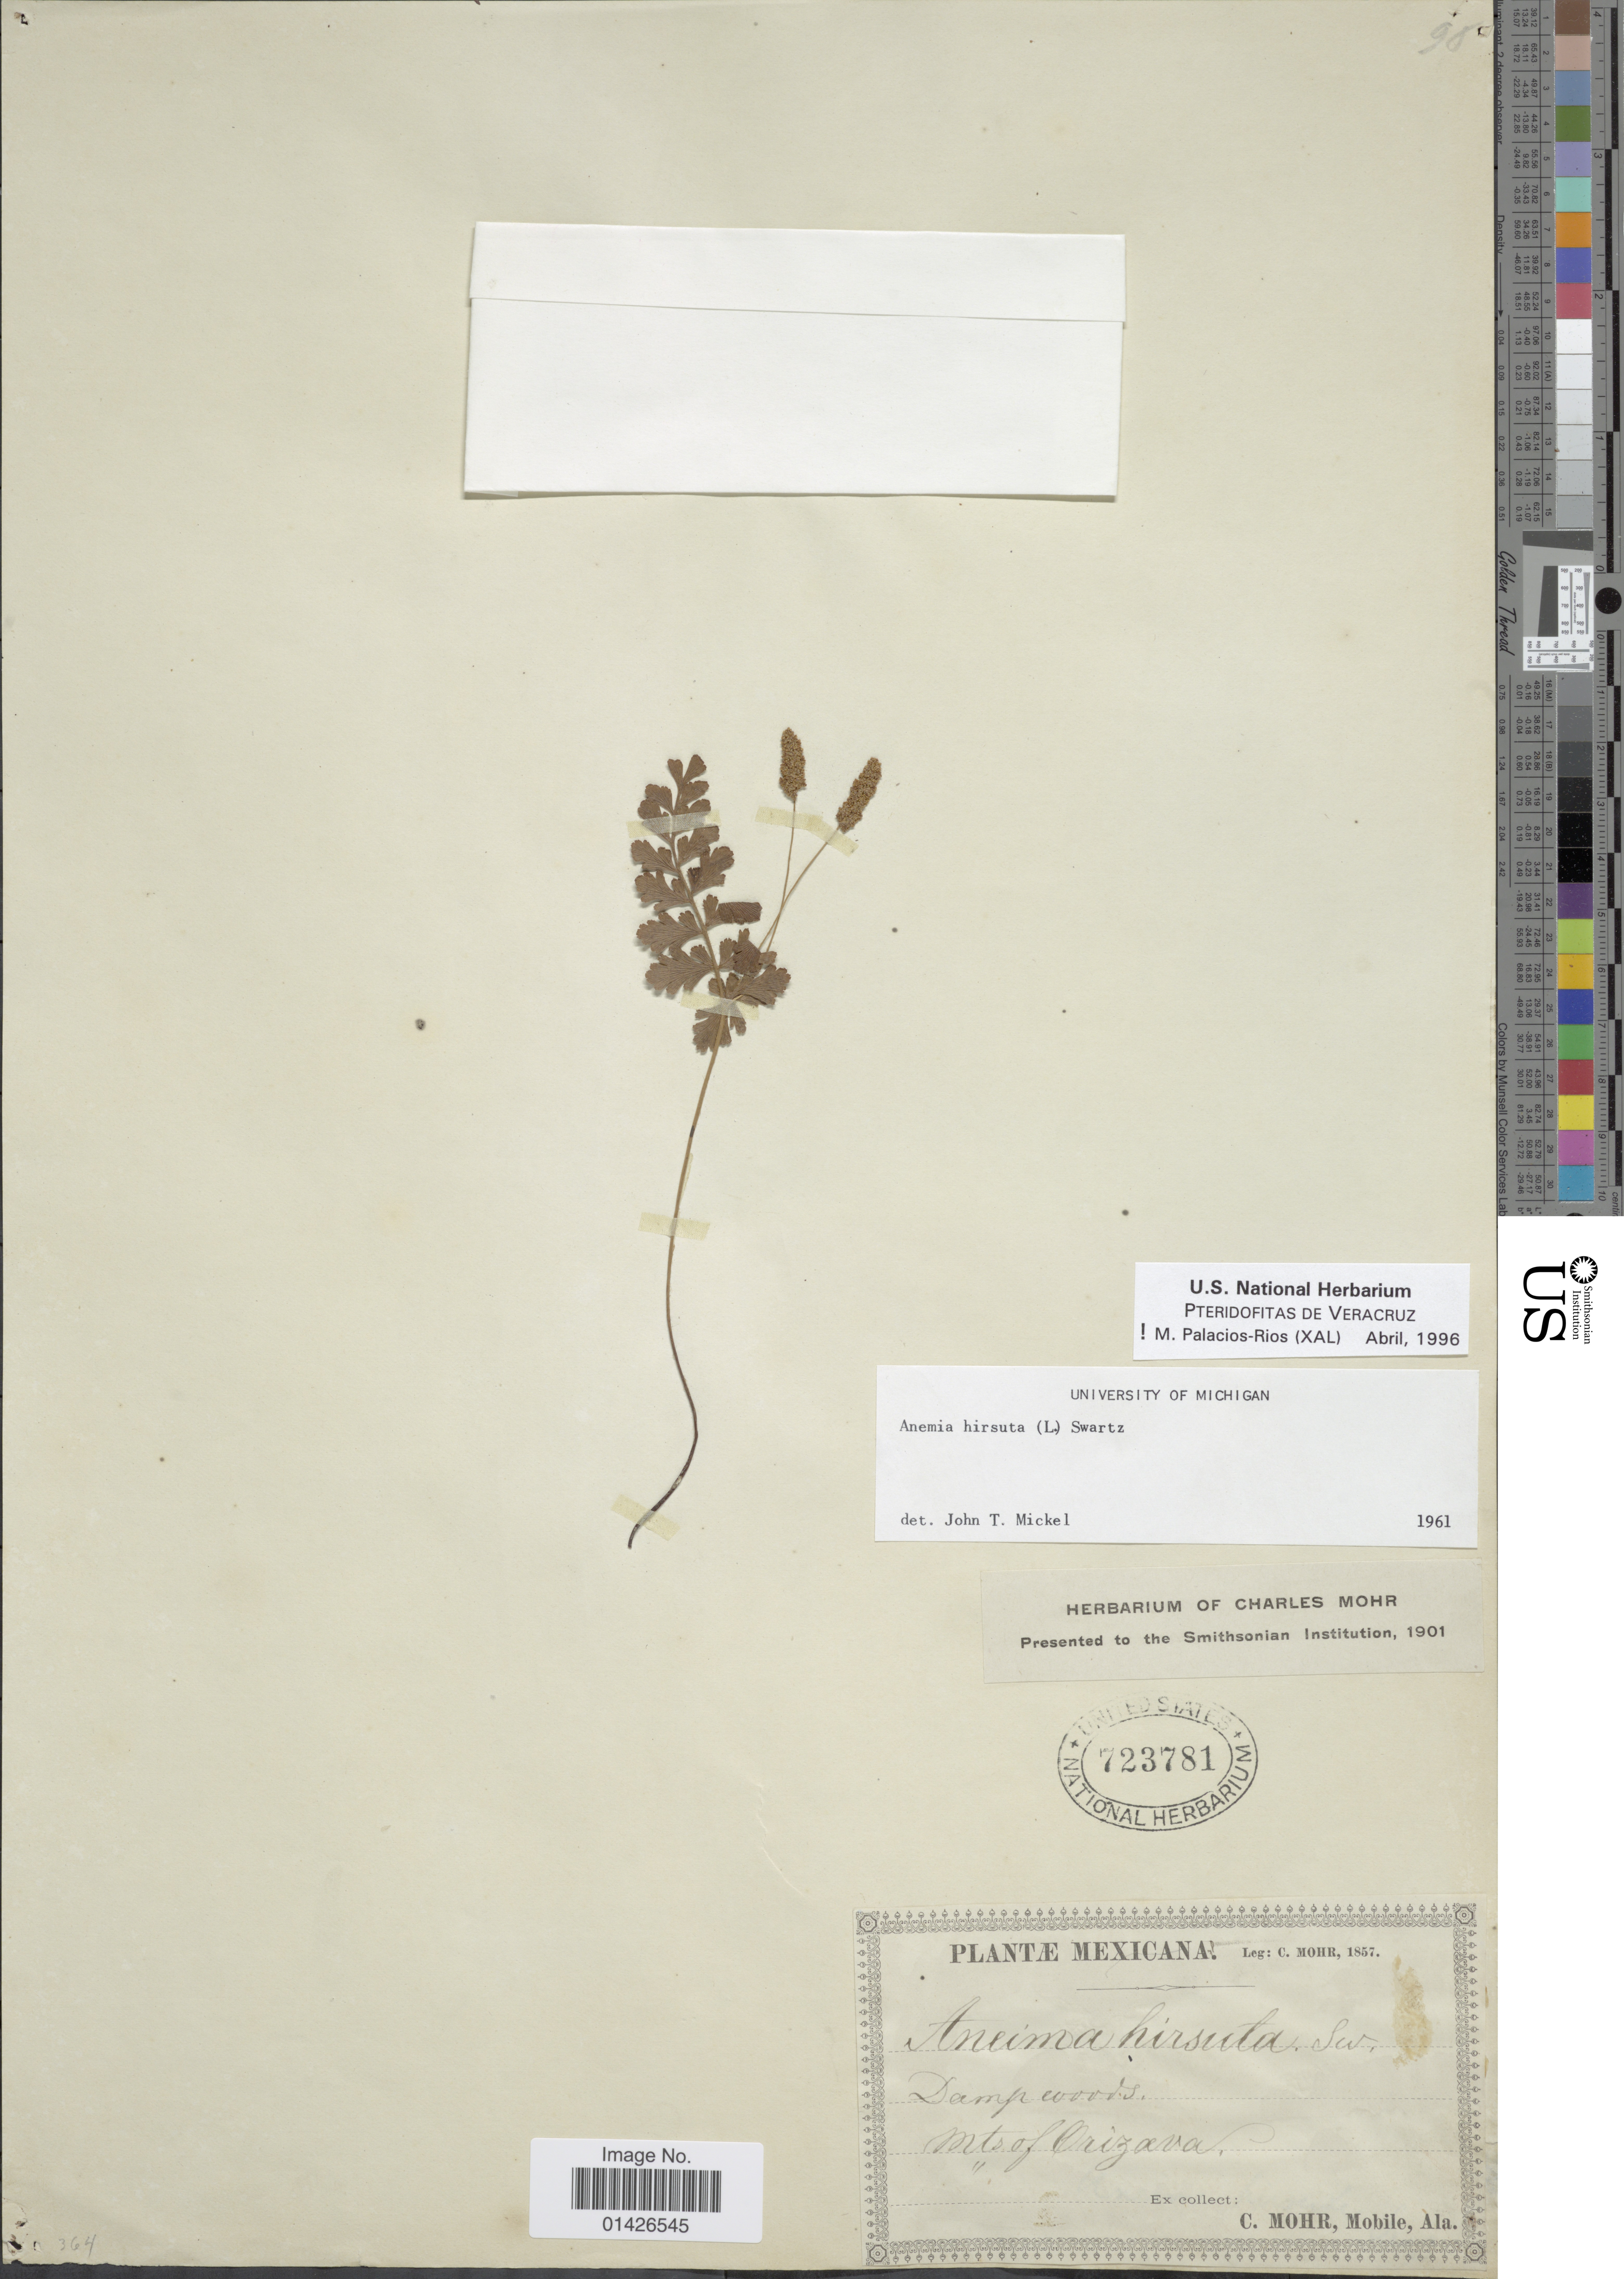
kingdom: Plantae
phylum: Tracheophyta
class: Polypodiopsida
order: Schizaeales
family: Anemiaceae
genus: Anemia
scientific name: Anemia hirsuta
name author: (L.) Sw.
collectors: C. T. Mohr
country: Mexico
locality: Mts of Orizan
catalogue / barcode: US 723781